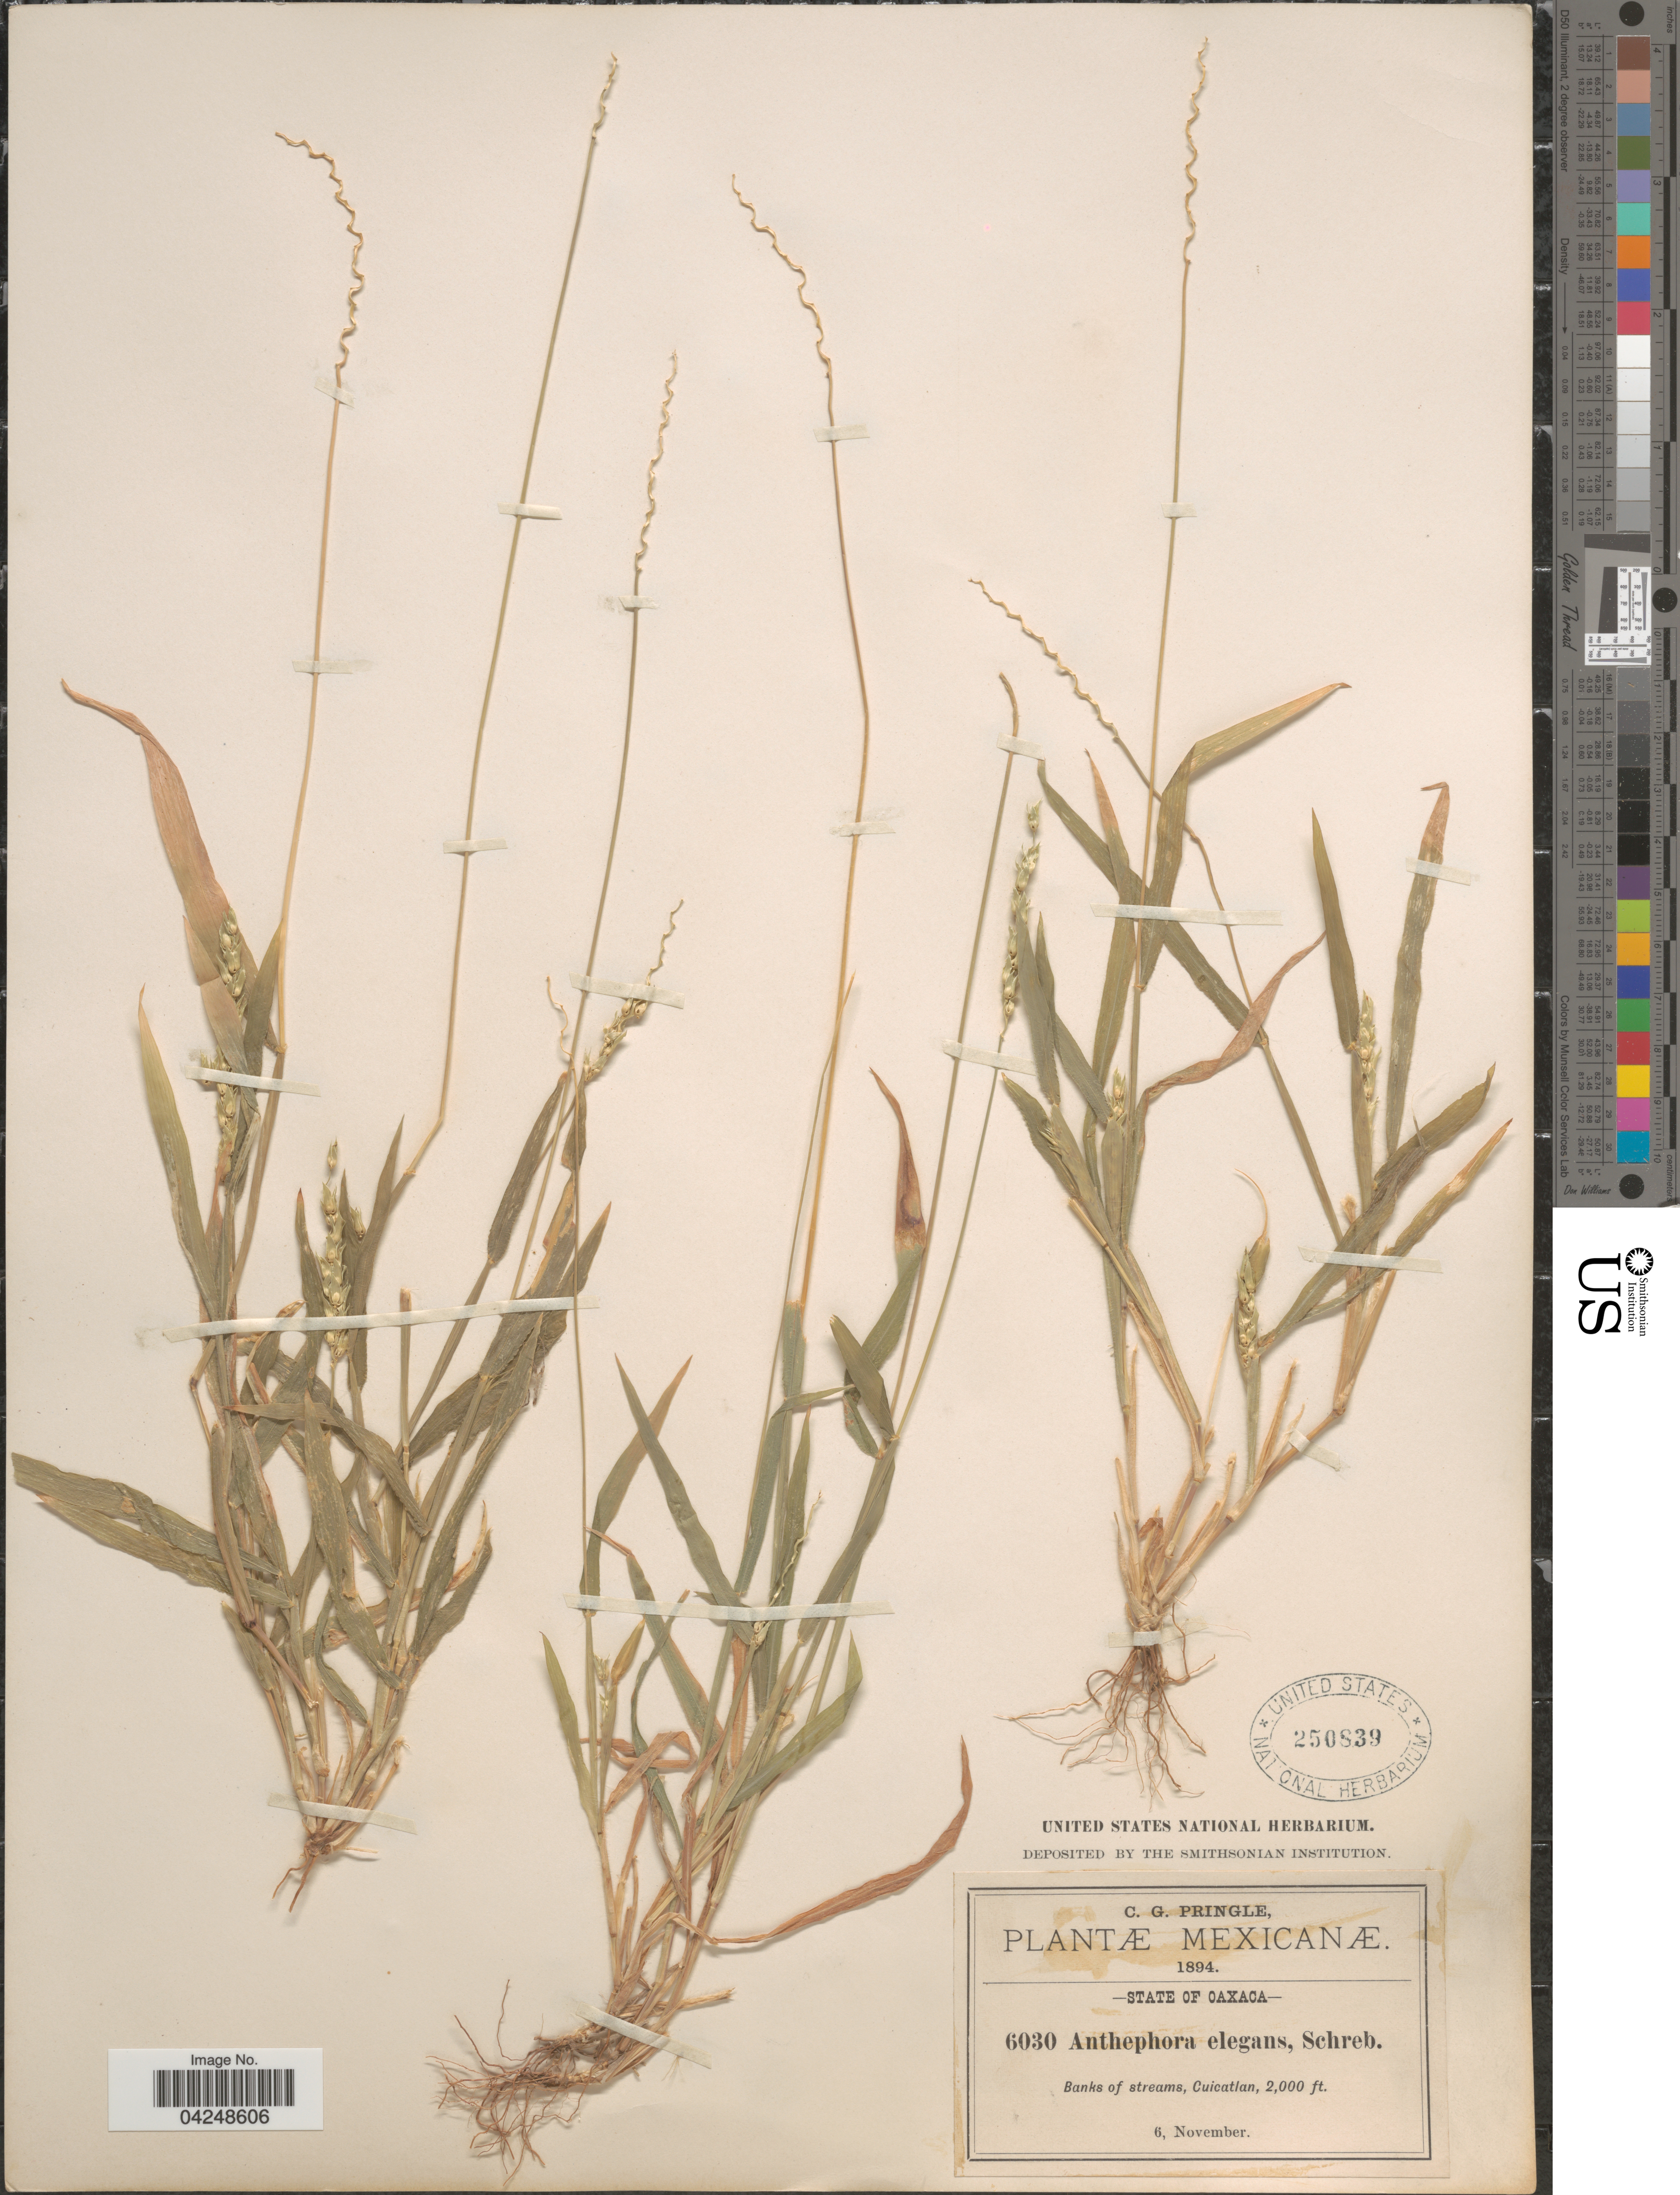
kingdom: Plantae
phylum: Tracheophyta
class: Liliopsida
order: Poales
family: Poaceae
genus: Anthephora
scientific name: Anthephora hermaphrodita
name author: (L.) Kuntze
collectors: C. G. Pringle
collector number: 6030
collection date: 1894-11-06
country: Mexico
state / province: Oaxaca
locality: Banks of streams, Cuicatlan.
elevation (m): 610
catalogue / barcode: US 250839